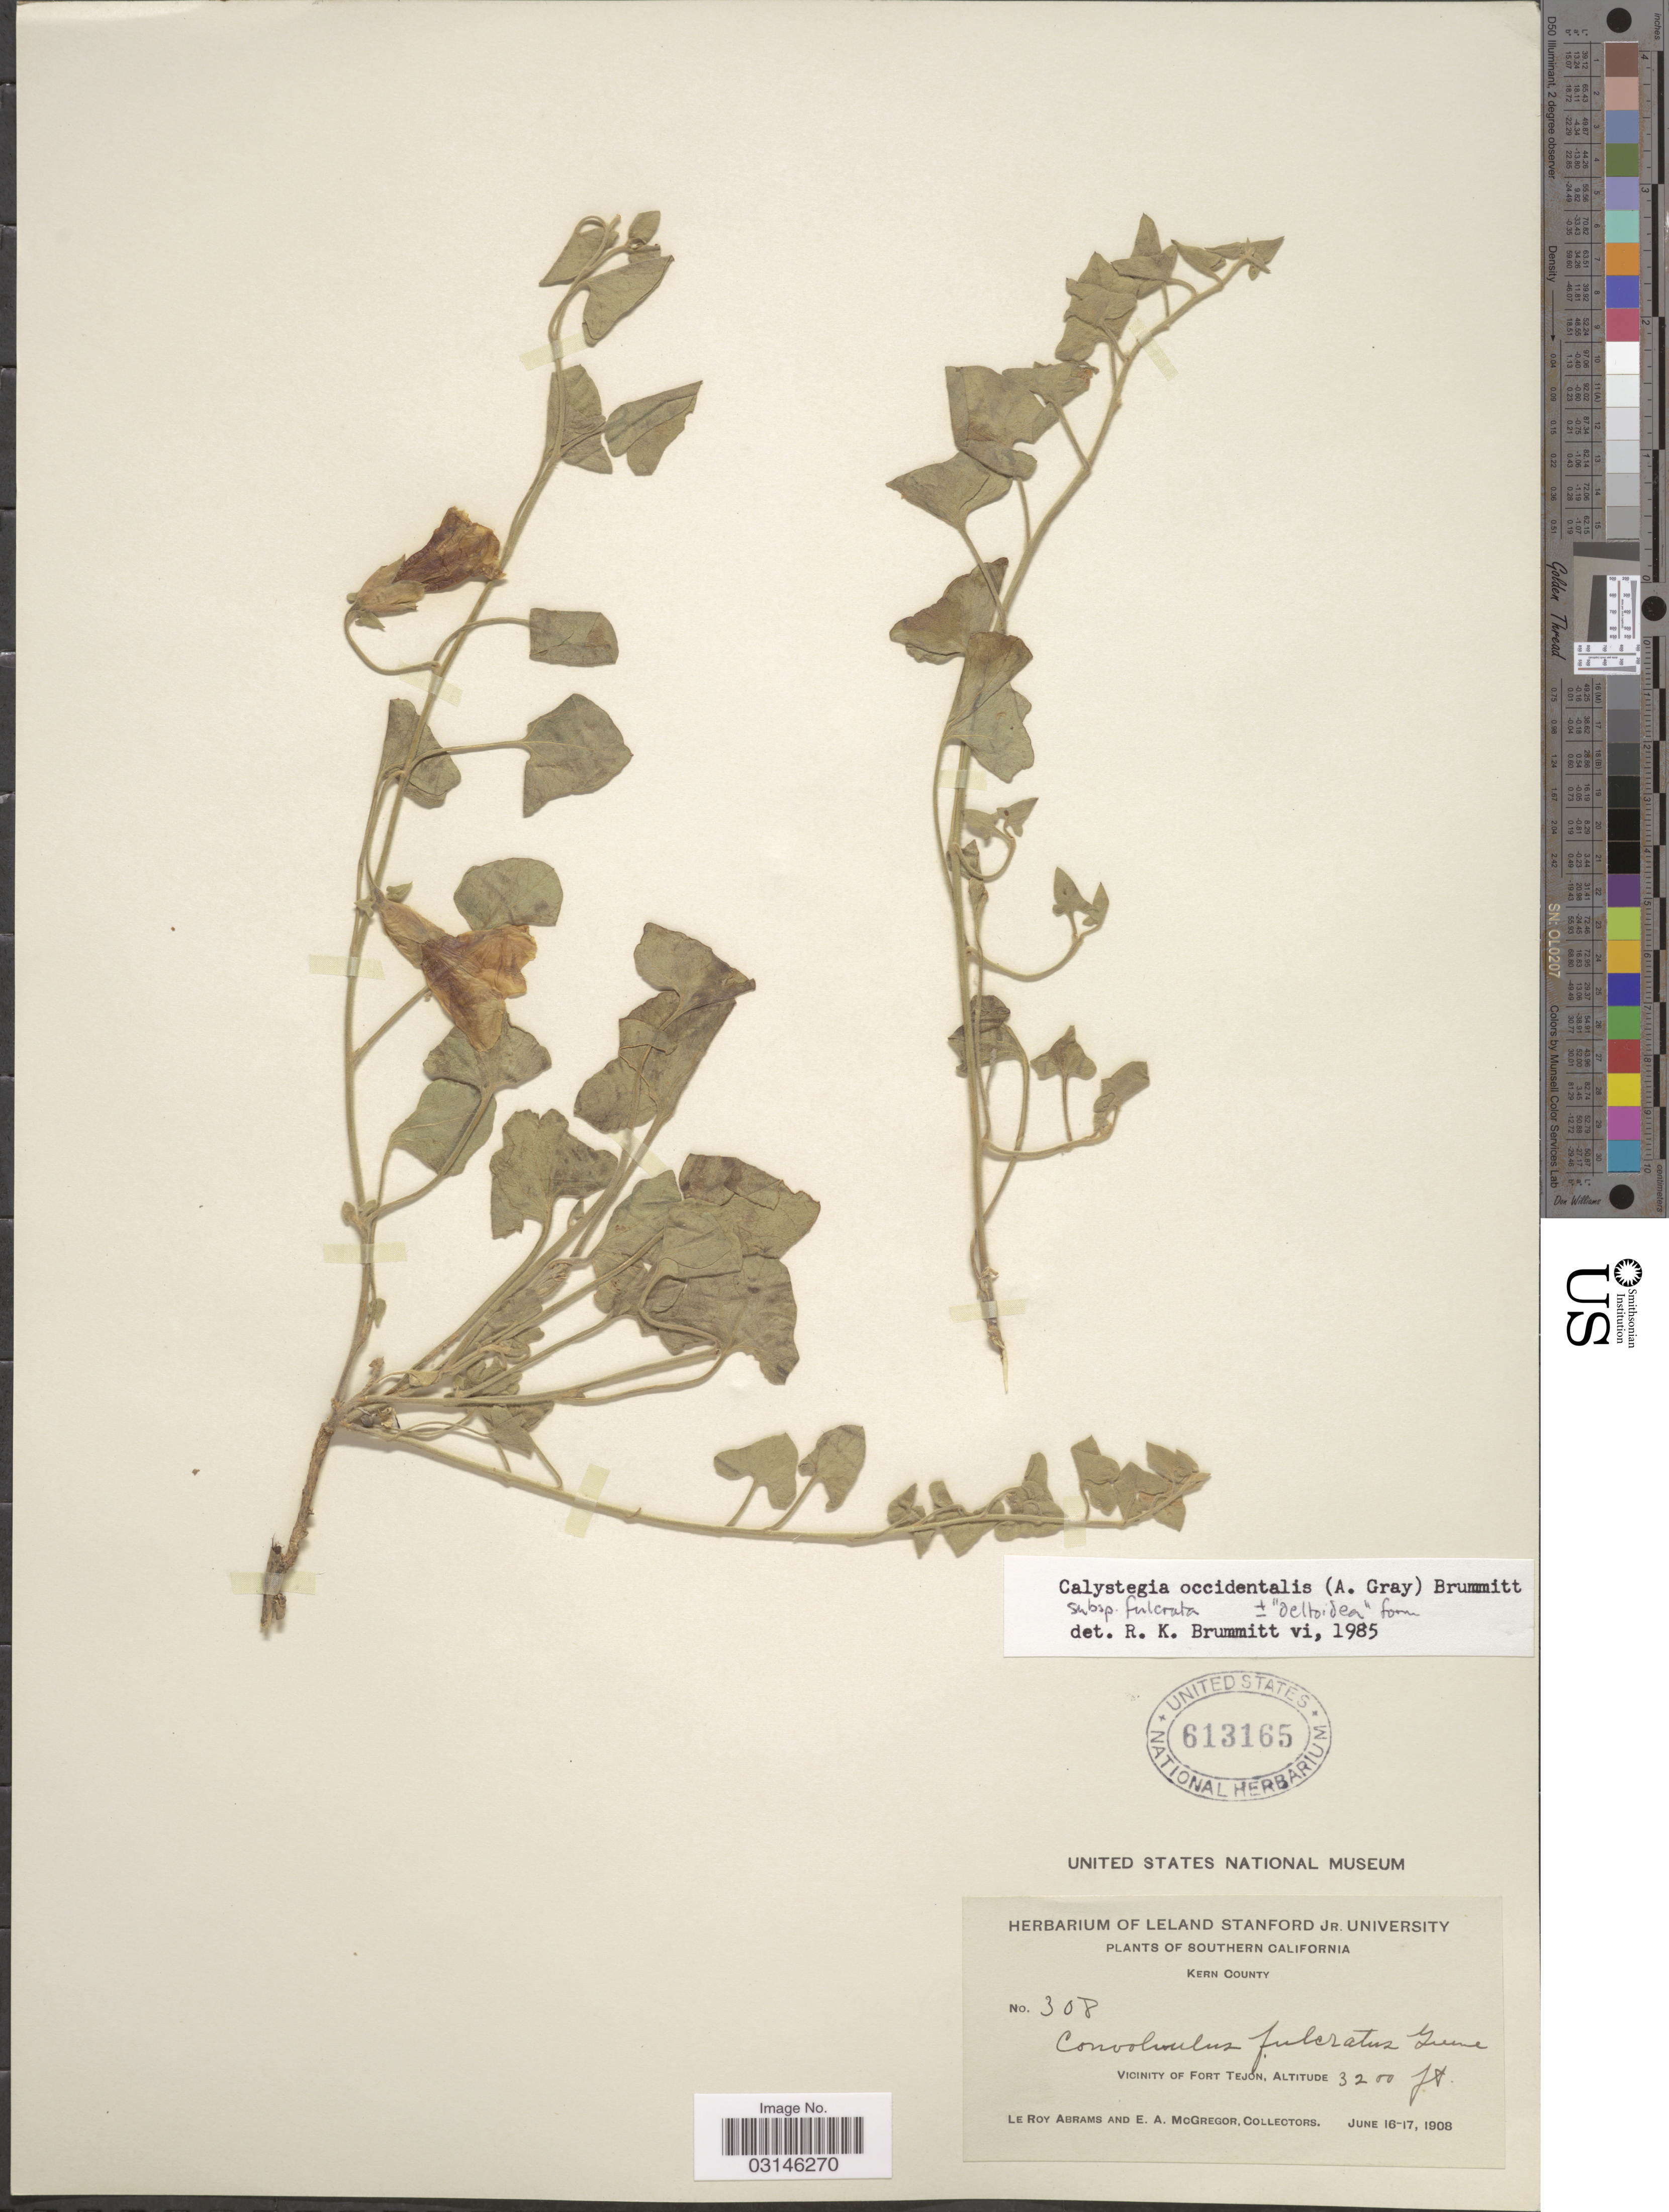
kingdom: Plantae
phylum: Tracheophyta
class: Magnoliopsida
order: Solanales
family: Convolvulaceae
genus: Calystegia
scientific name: Calystegia occidentalis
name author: (A. Gray) Brummitt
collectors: L. Abrams & E. A. McGregor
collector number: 308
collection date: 1908-06-16/1908-06-17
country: United States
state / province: California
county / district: Kern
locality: Southern California, Kern County, Vicinity of Fort Tejon.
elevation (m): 975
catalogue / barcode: US 613165